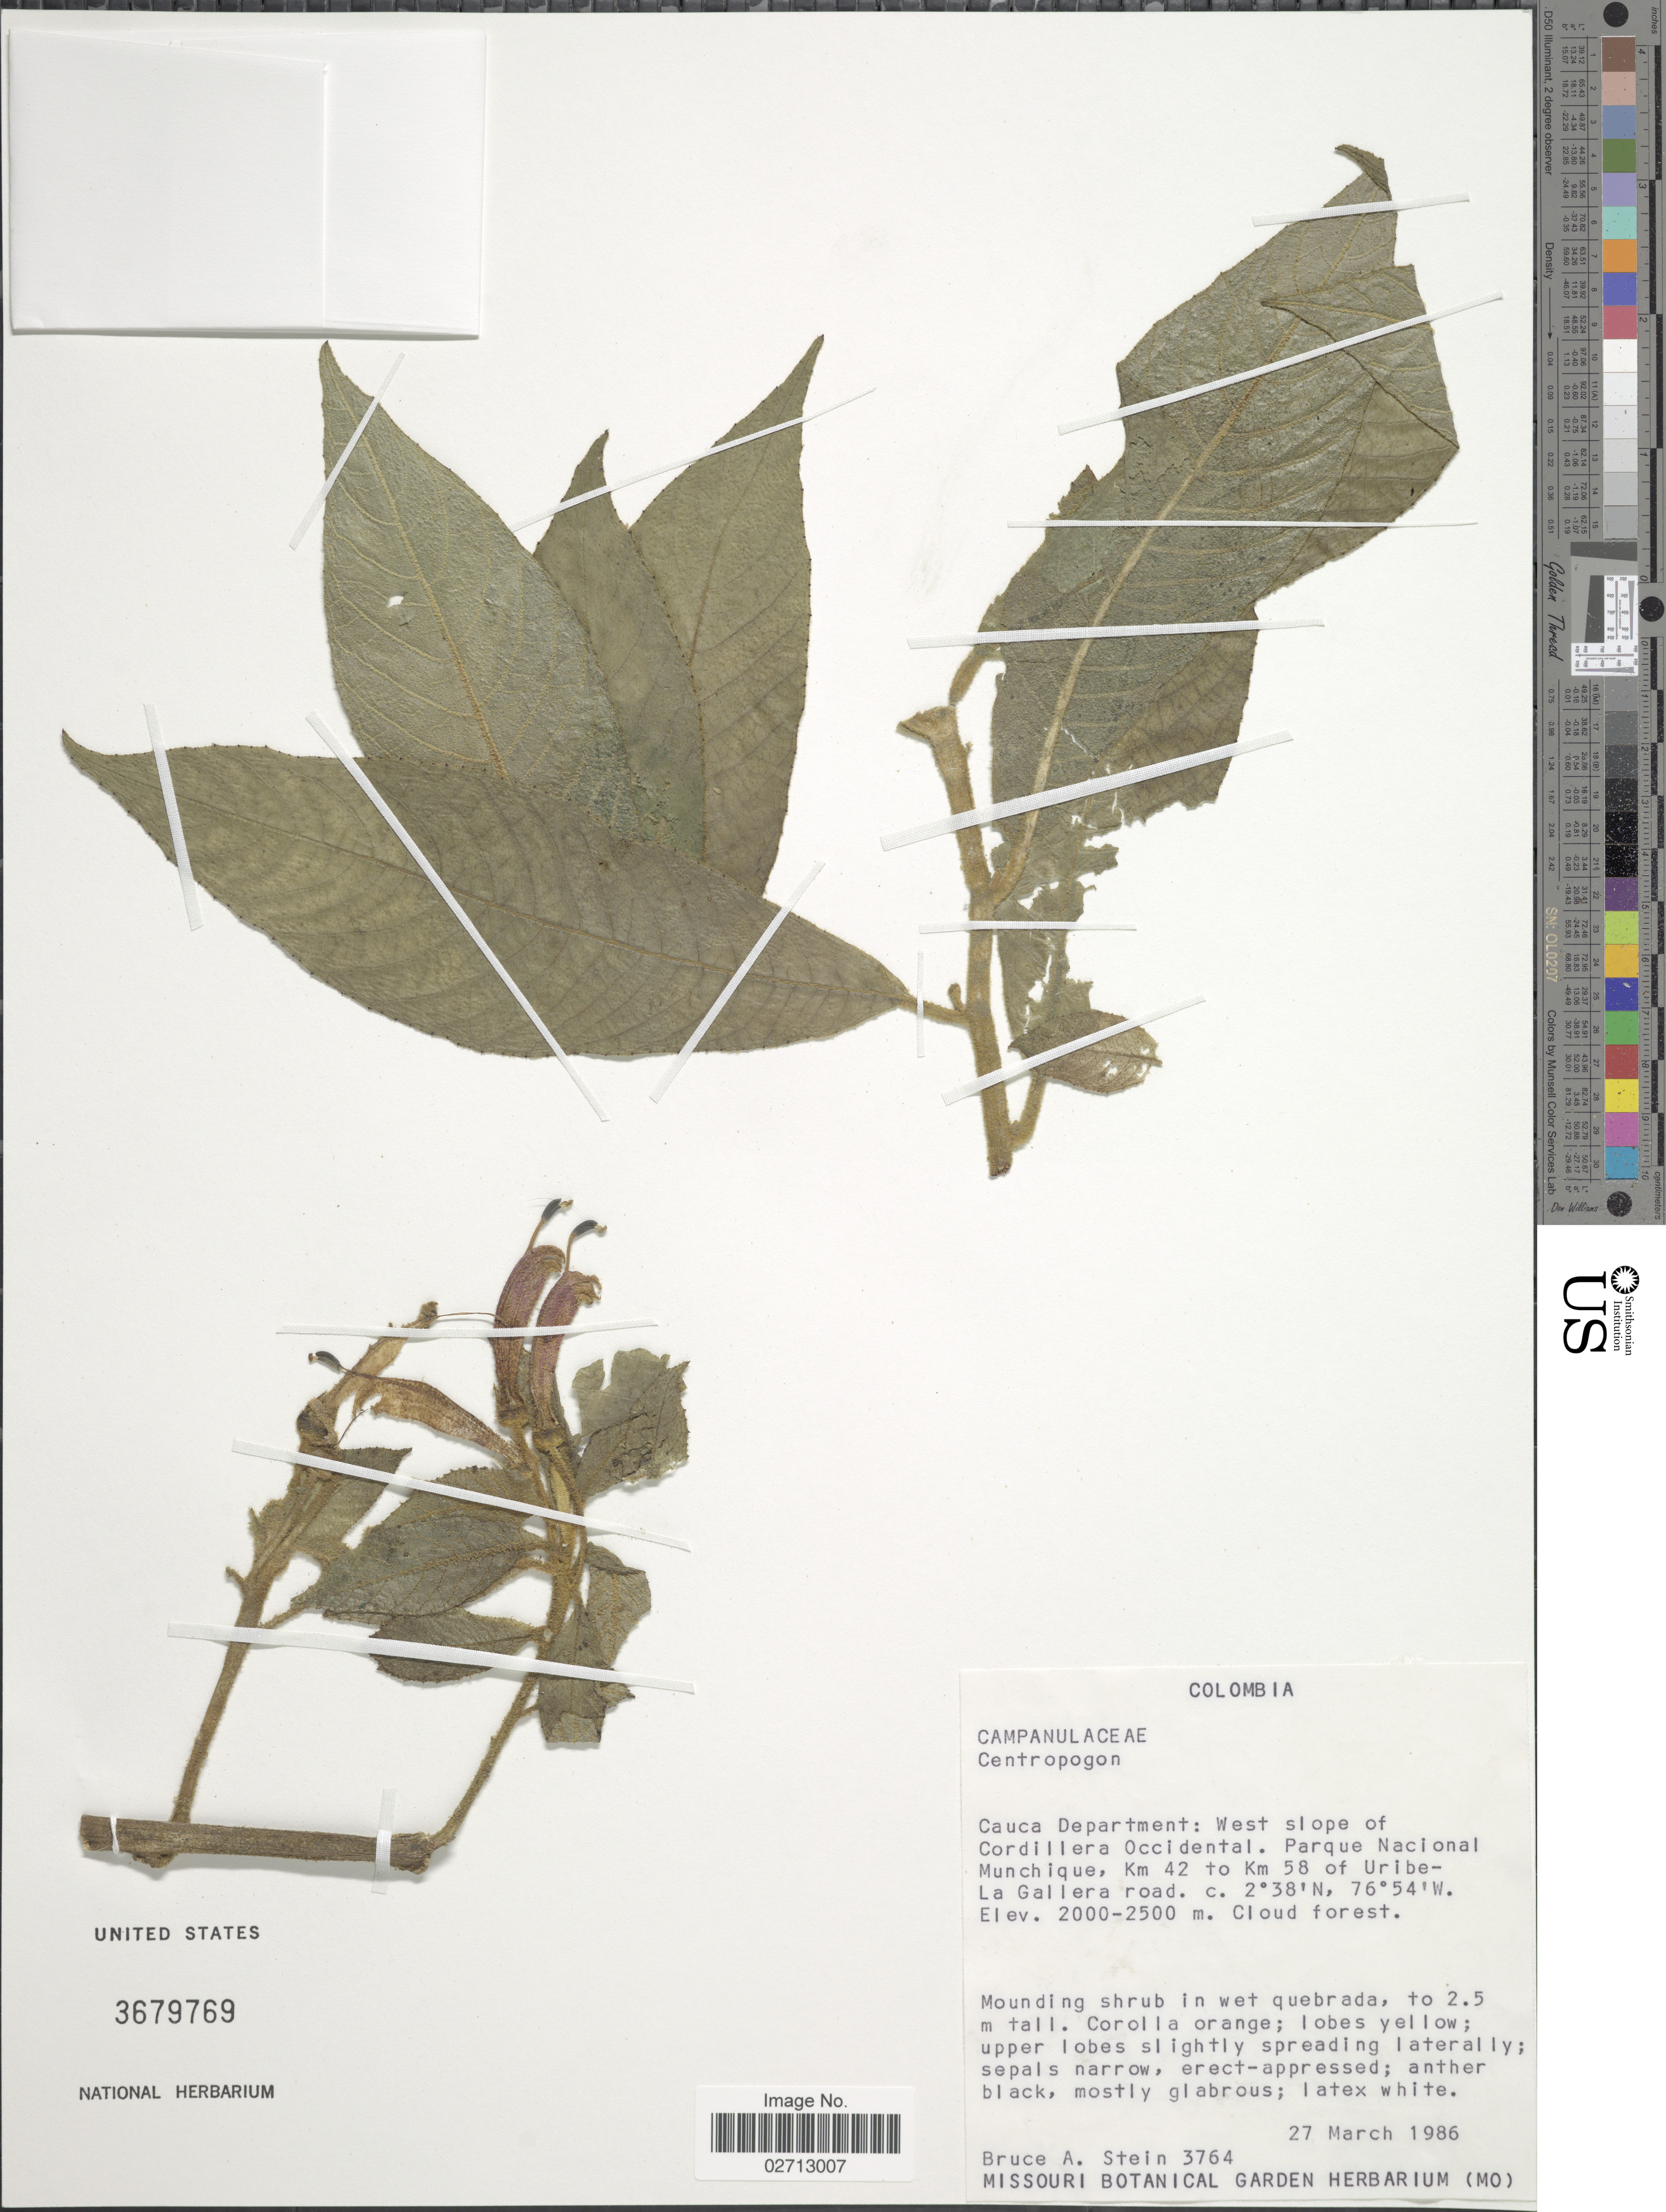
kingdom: Plantae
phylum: Tracheophyta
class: Magnoliopsida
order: Asterales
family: Campanulaceae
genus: Centropogon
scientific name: Centropogon sp.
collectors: B. A. Stein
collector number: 3764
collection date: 1986-03-27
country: Colombia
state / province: Cauca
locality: West slope of Cordillera Occidental. Parque Nacional Munchique, Km 42 to Km 58 of Uribe-La Gallera road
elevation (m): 2000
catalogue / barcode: US 3679769